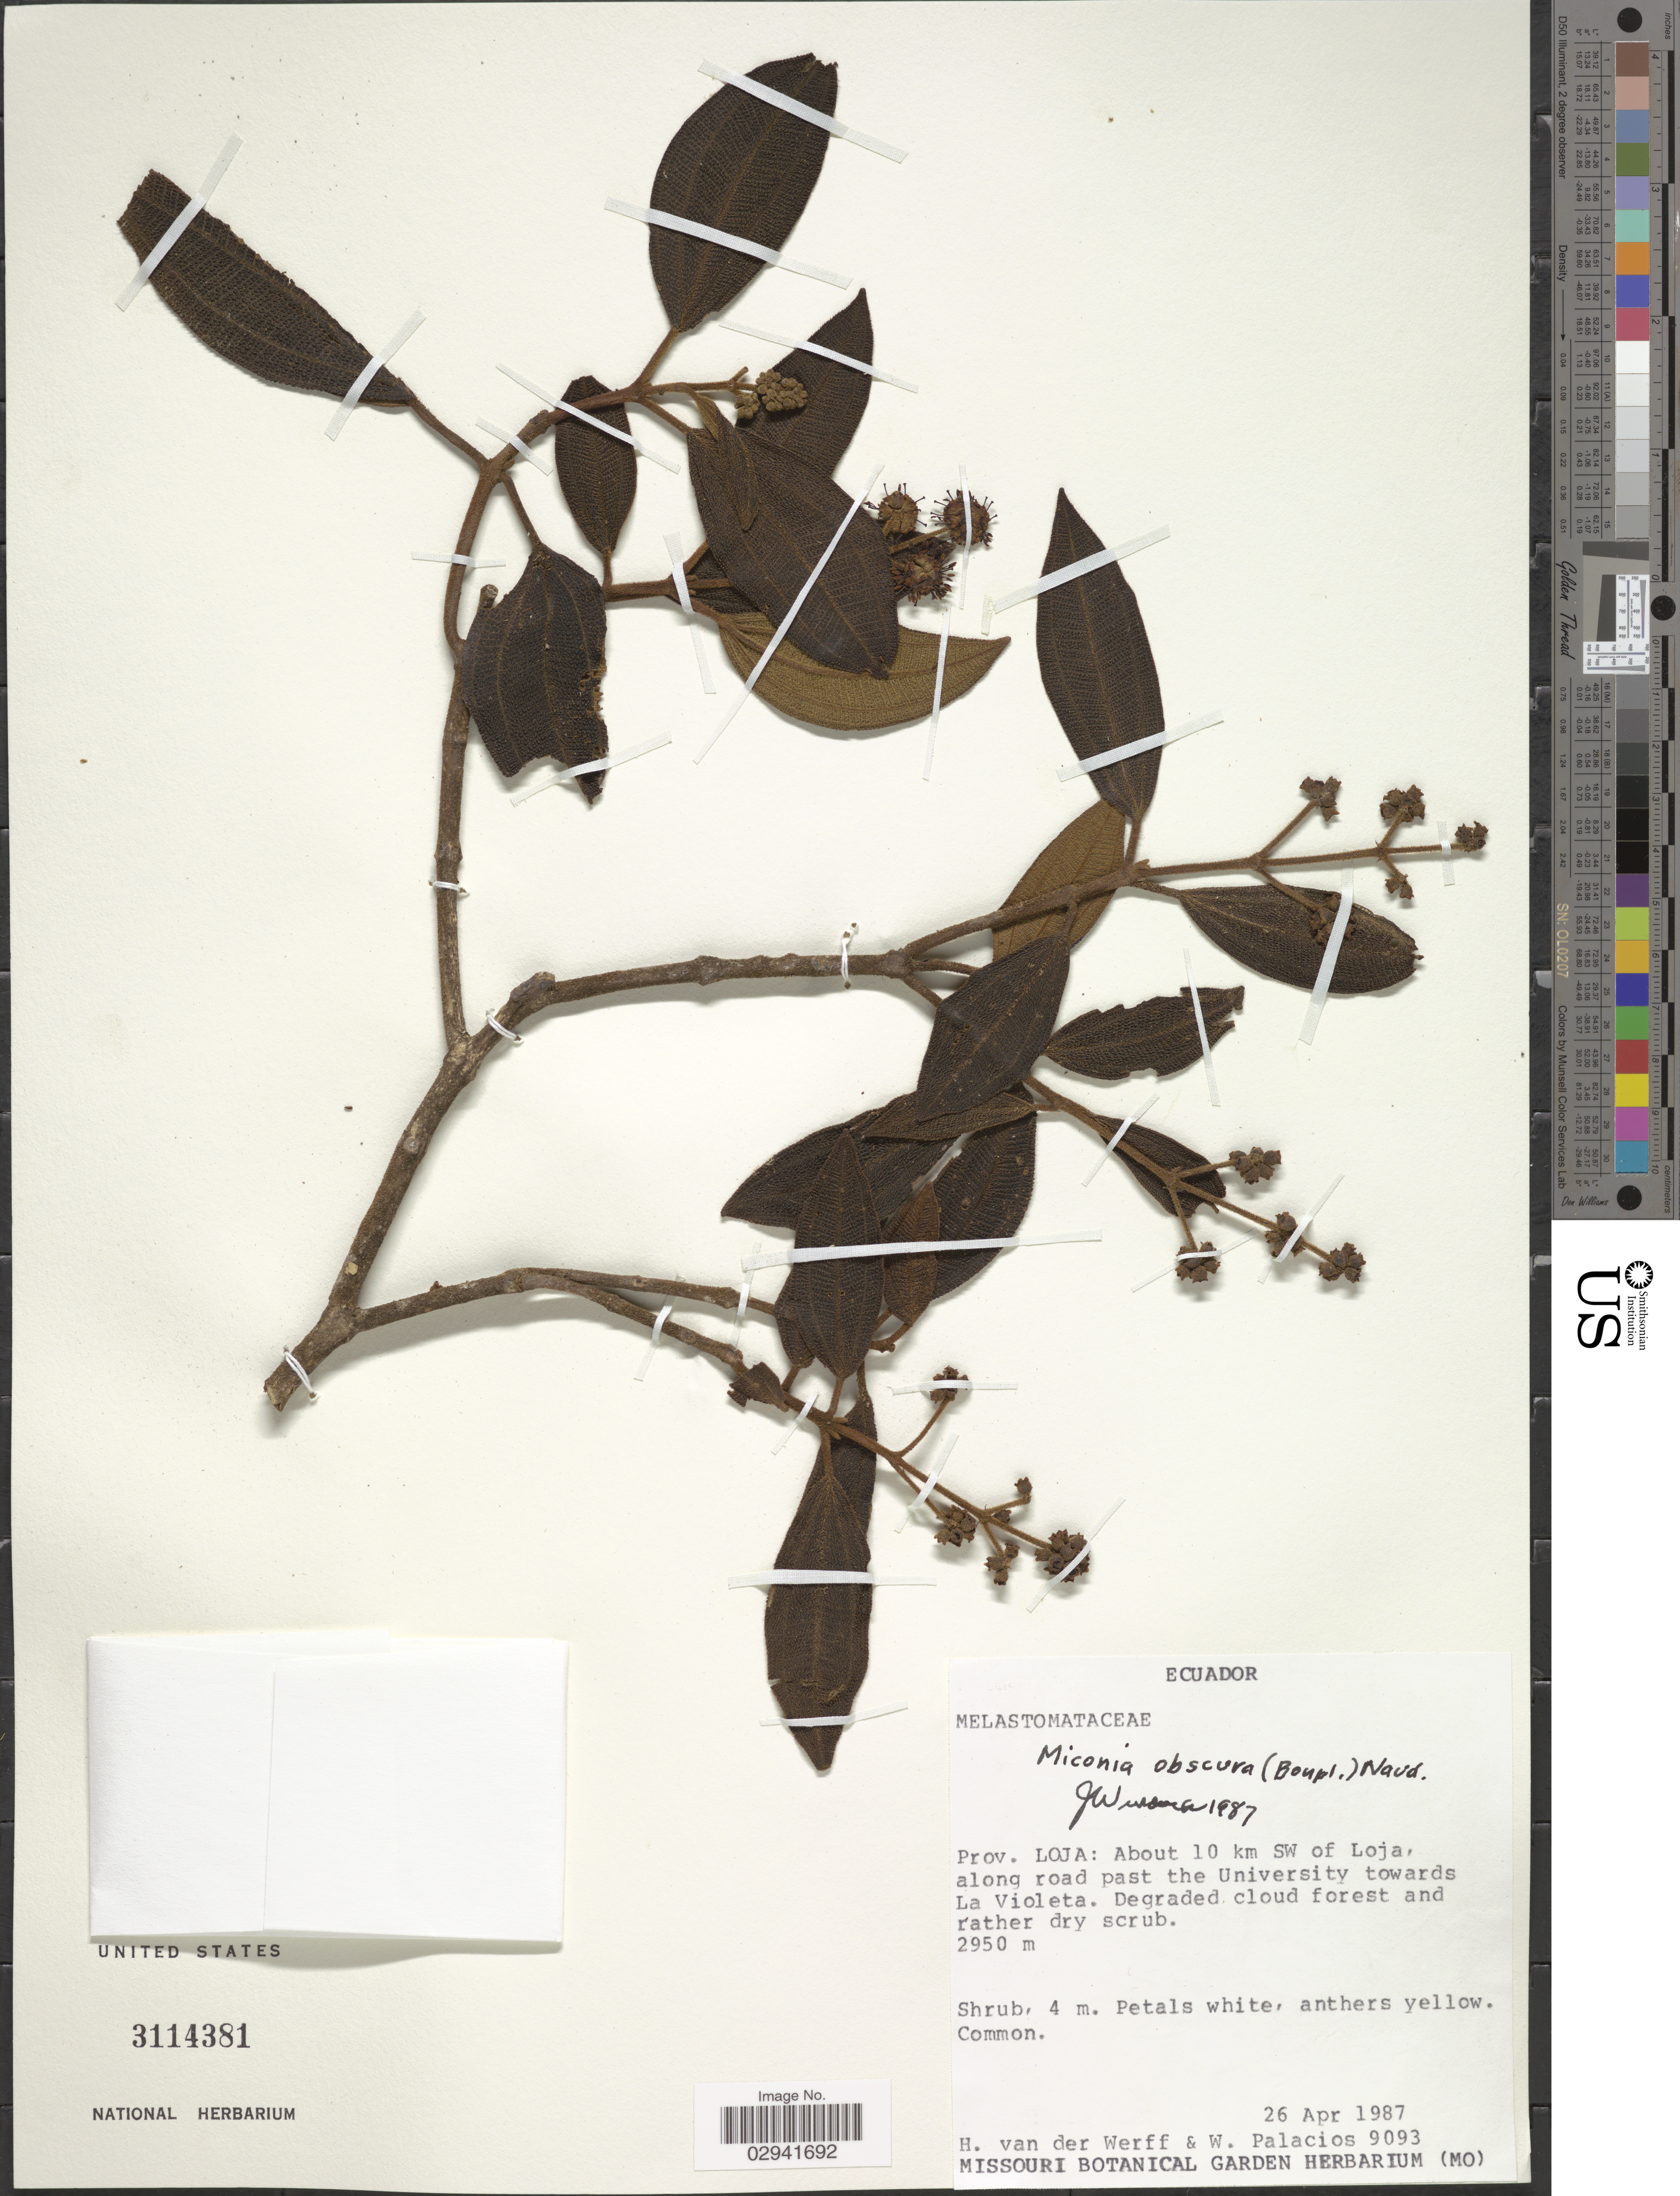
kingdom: Plantae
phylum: Tracheophyta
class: Magnoliopsida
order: Myrtales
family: Melastomataceae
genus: Miconia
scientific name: Miconia obscura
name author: (Bonpl.) Naudin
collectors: H. van der Werff & W. Palacios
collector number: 9093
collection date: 1987-04-26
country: Ecuador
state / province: Loja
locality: Prov. Loja: About 10 km SW of Loja, along road past the University towards La Violeta.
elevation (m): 2950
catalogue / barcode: US 3114381